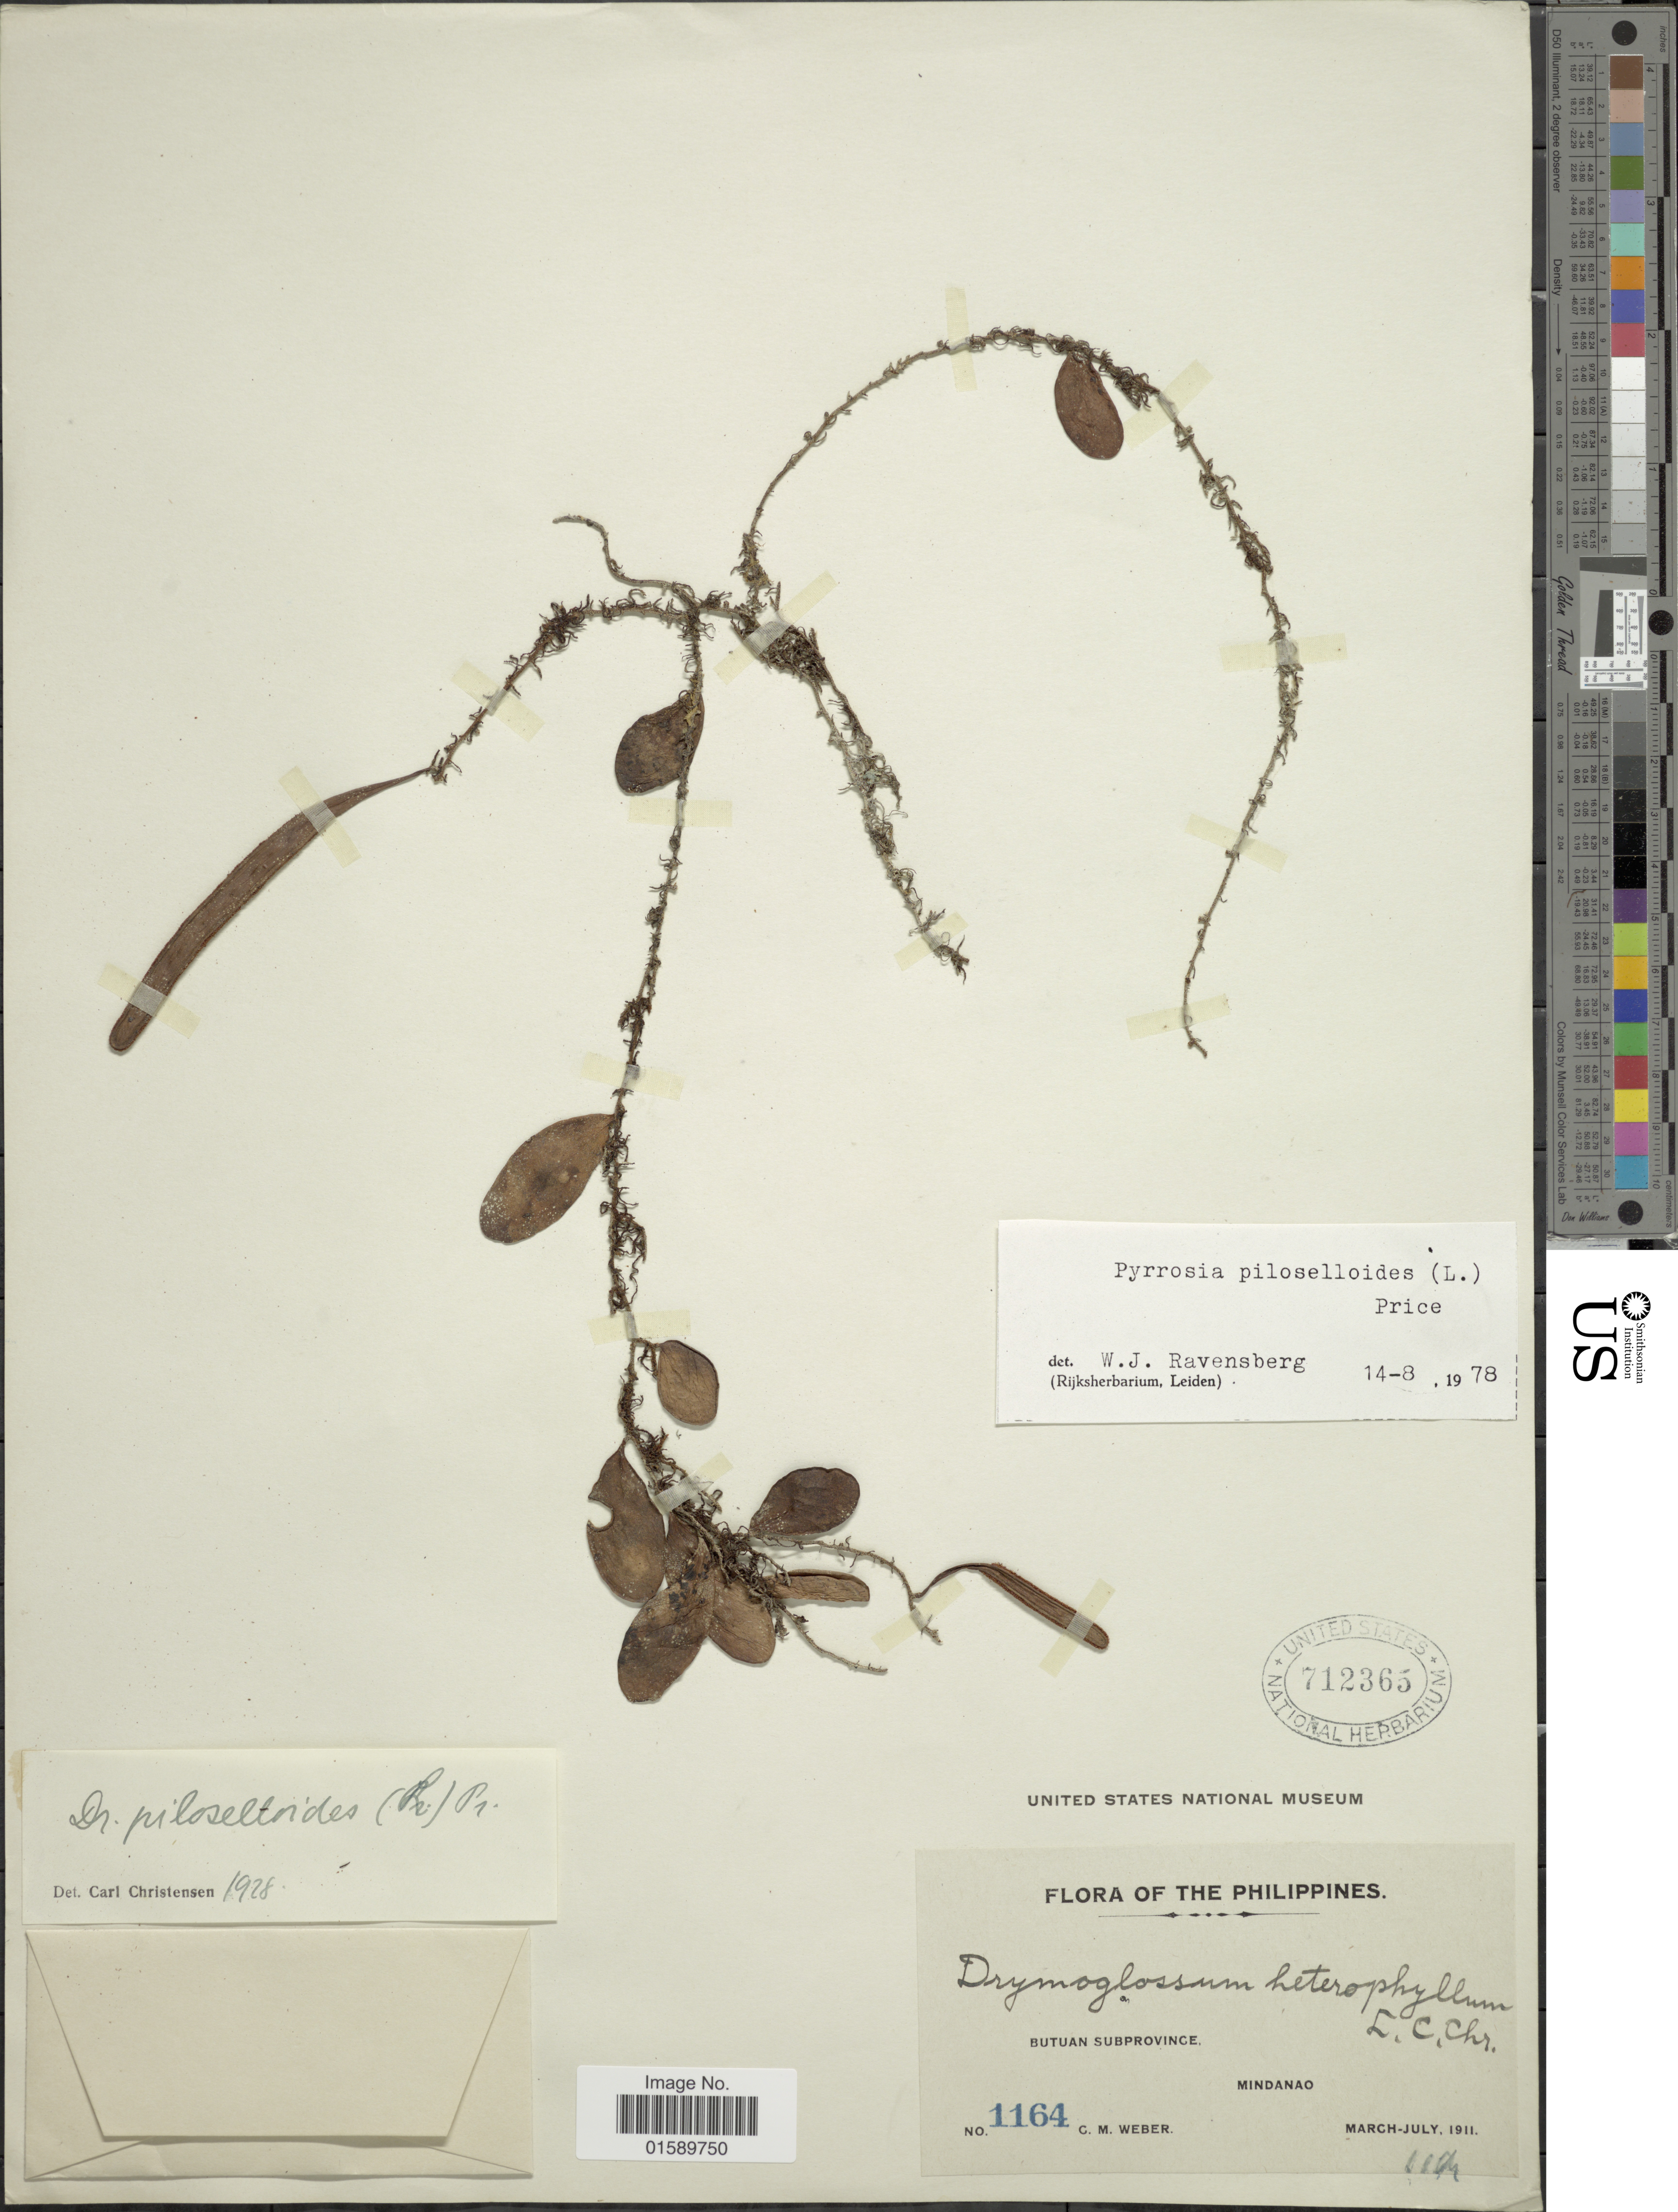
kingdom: Plantae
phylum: Tracheophyta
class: Polypodiopsida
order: Polypodiales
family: Polypodiaceae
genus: Pyrrosia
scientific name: Pyrrosia piloselloides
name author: (L.) M.G. Price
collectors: C. M. Weber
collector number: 1164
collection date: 1911-03/1911-07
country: Philippines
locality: Butuan Subprovince, Mindanao.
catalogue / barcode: US 712365